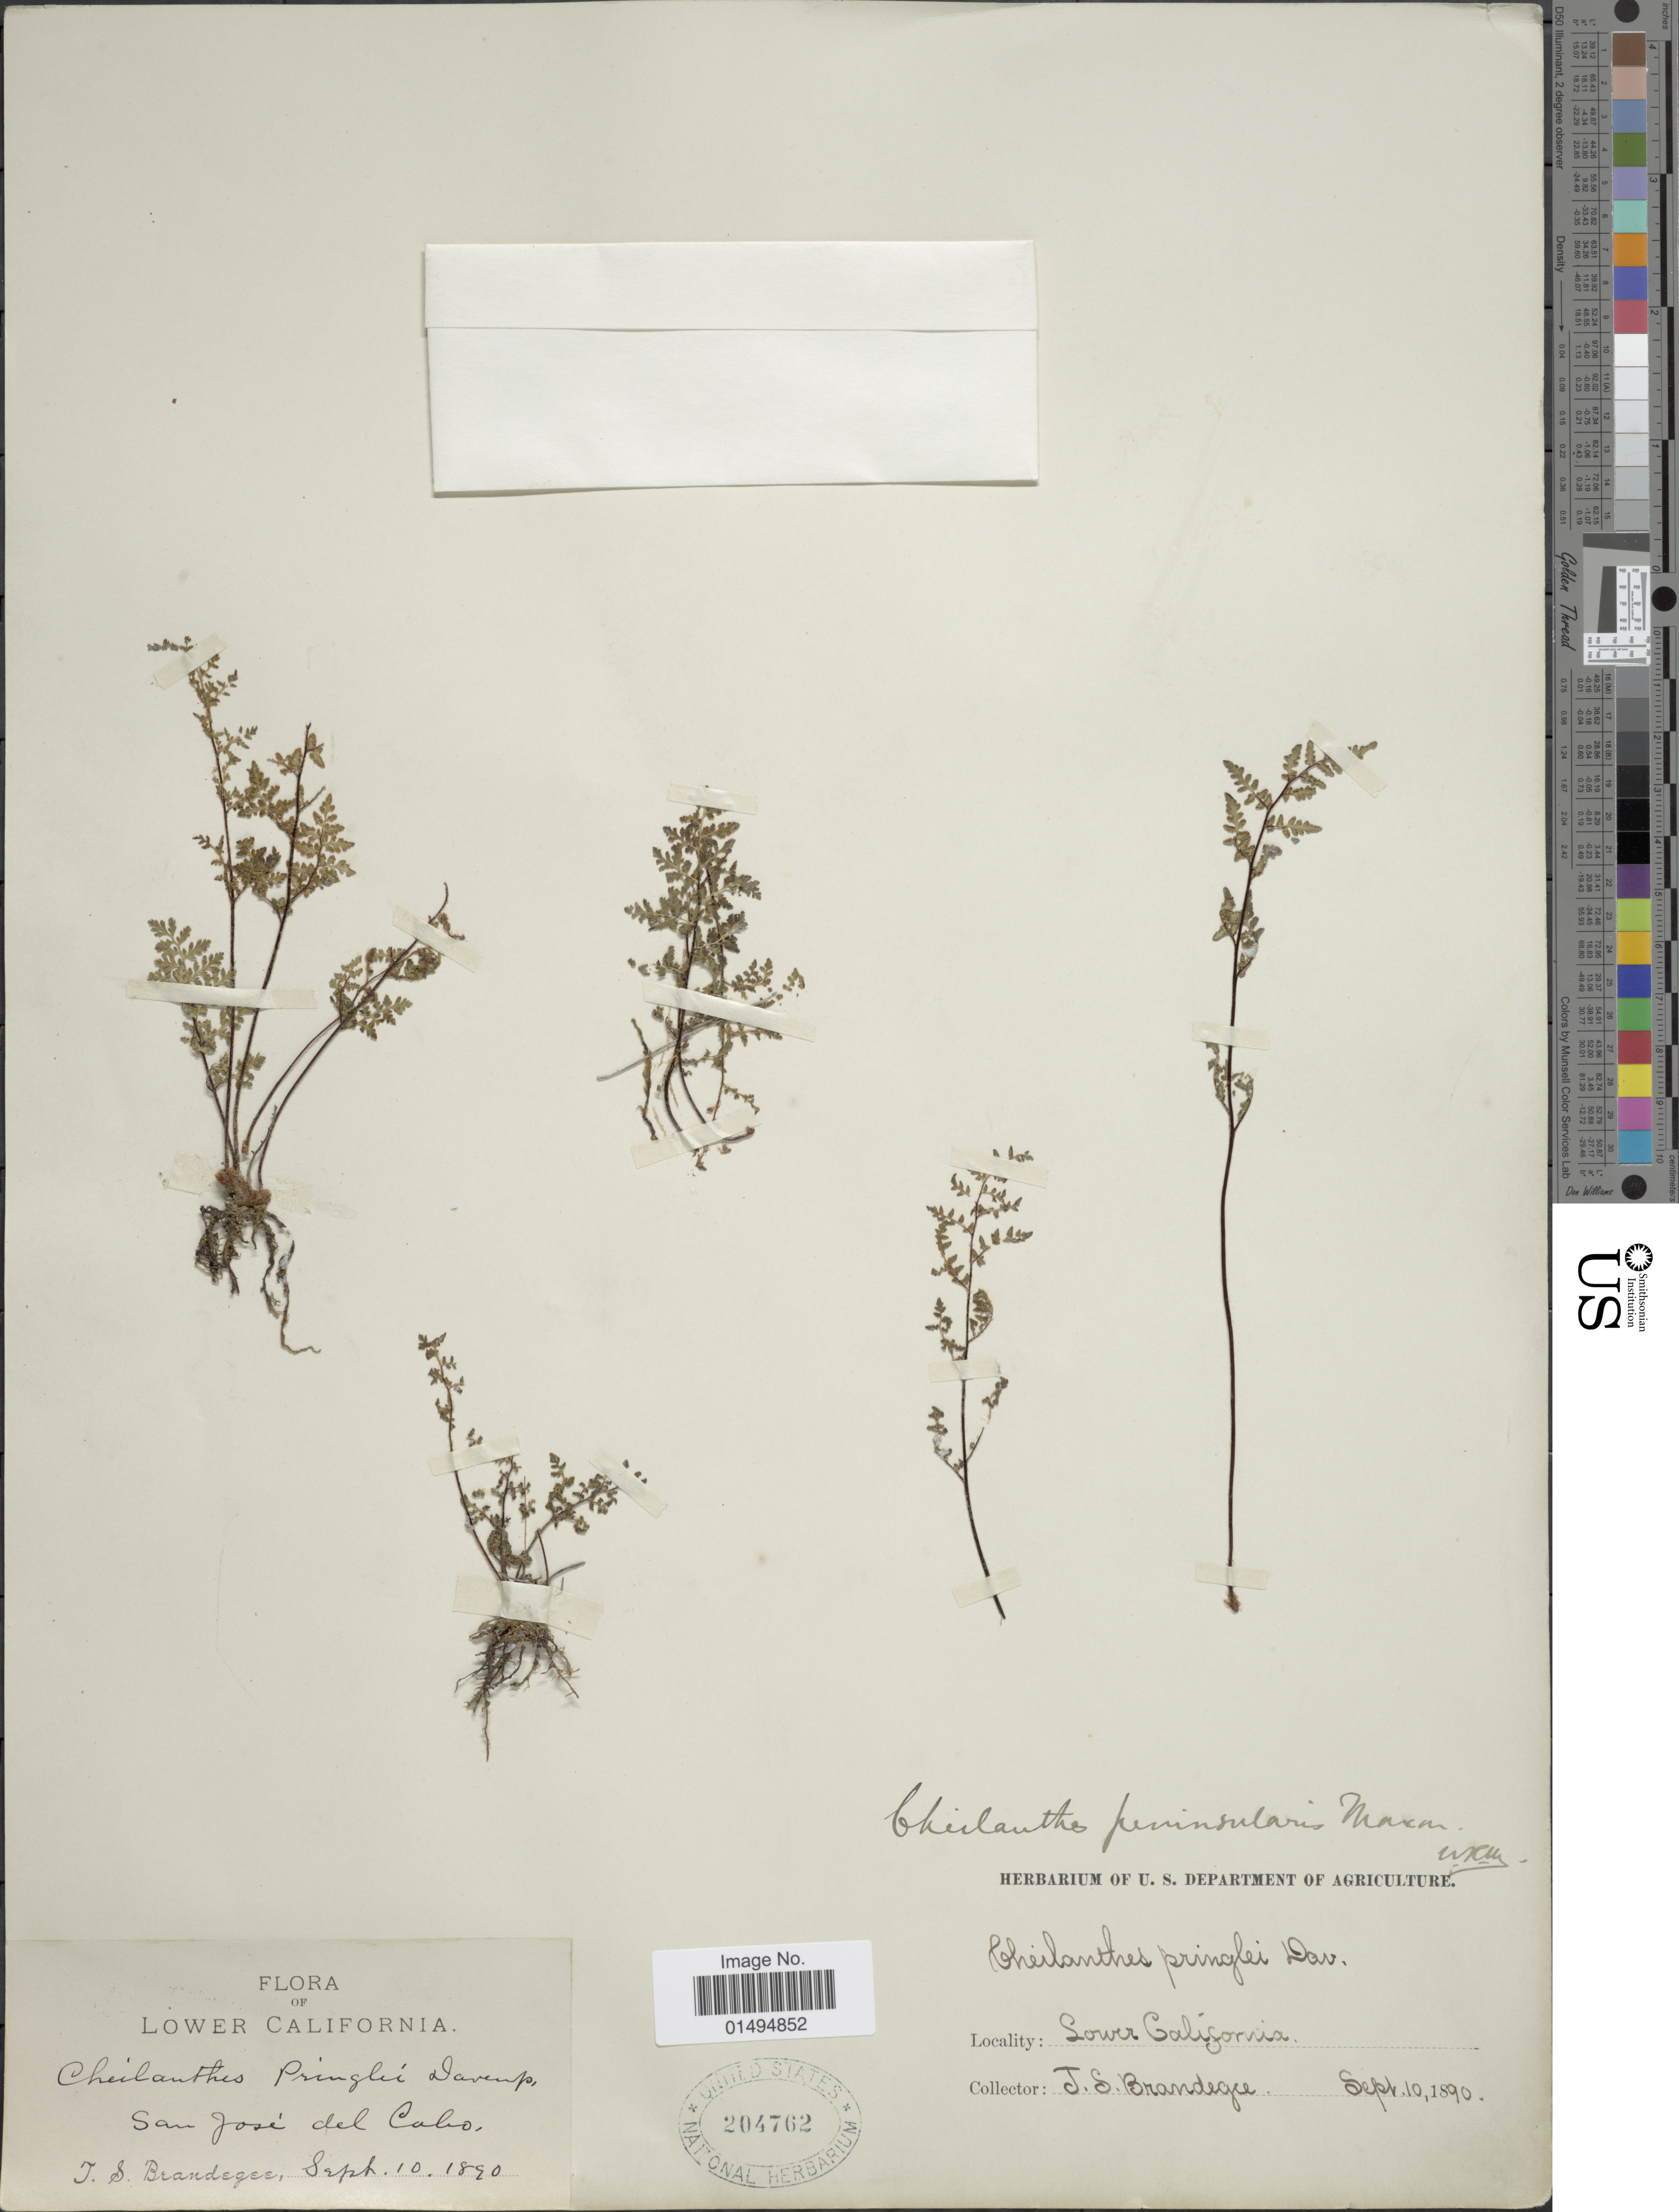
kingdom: Plantae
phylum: Tracheophyta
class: Polypodiopsida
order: Polypodiales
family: Pteridaceae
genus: Myriopteris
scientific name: Myriopteris peninsularis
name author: (Maxon) Grusz & Windham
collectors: J. S. Brandegee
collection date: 1890-09-10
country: Mexico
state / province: Baja California Sur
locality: San Jose del Cabo. Lower California.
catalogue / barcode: US 204762